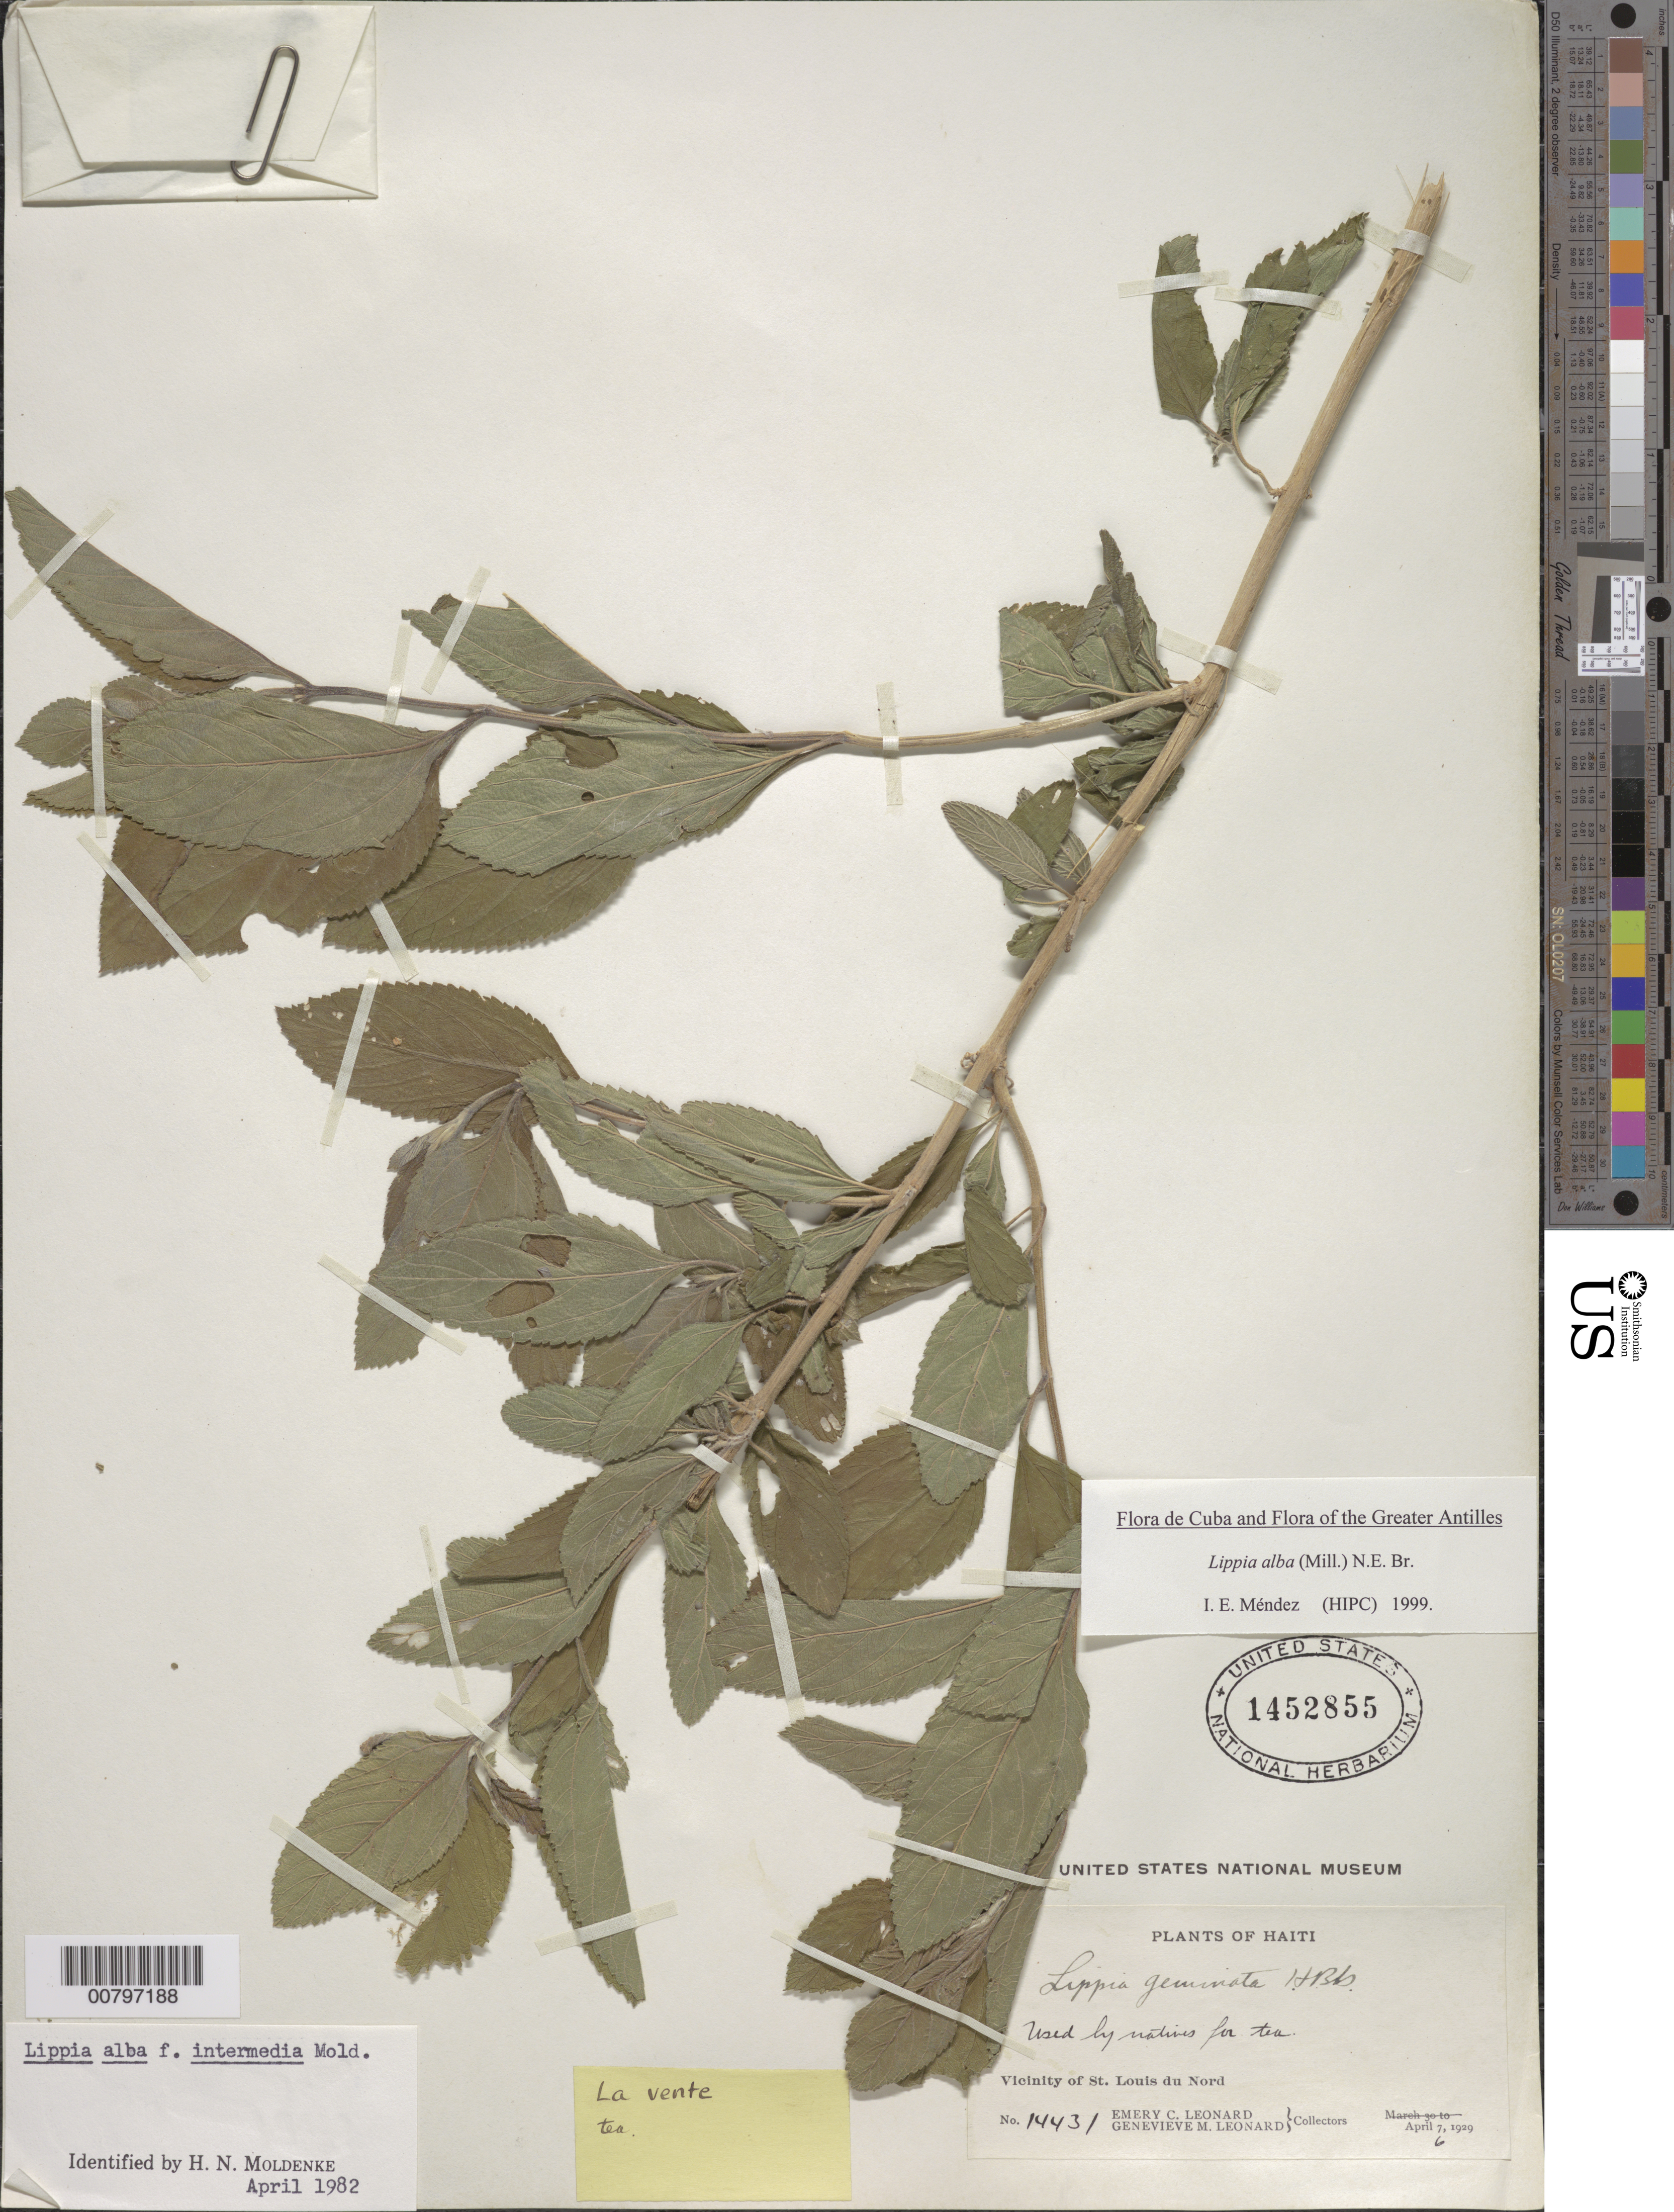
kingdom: Plantae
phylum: Tracheophyta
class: Magnoliopsida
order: Lamiales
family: Verbenaceae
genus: Lippia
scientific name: Lippia alba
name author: (Mill.) N.E. Br. ex Britton & P. Wilson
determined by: Méndez, Isidro E., (HIPC)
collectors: E. C. Leonard & G. M. Leonard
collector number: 14431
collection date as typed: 06 Apr 1929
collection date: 1929-04-06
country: Haiti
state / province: Nord-Ouest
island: Hispaniola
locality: Vicinity of St. Louis du Nord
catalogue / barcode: US 1452855